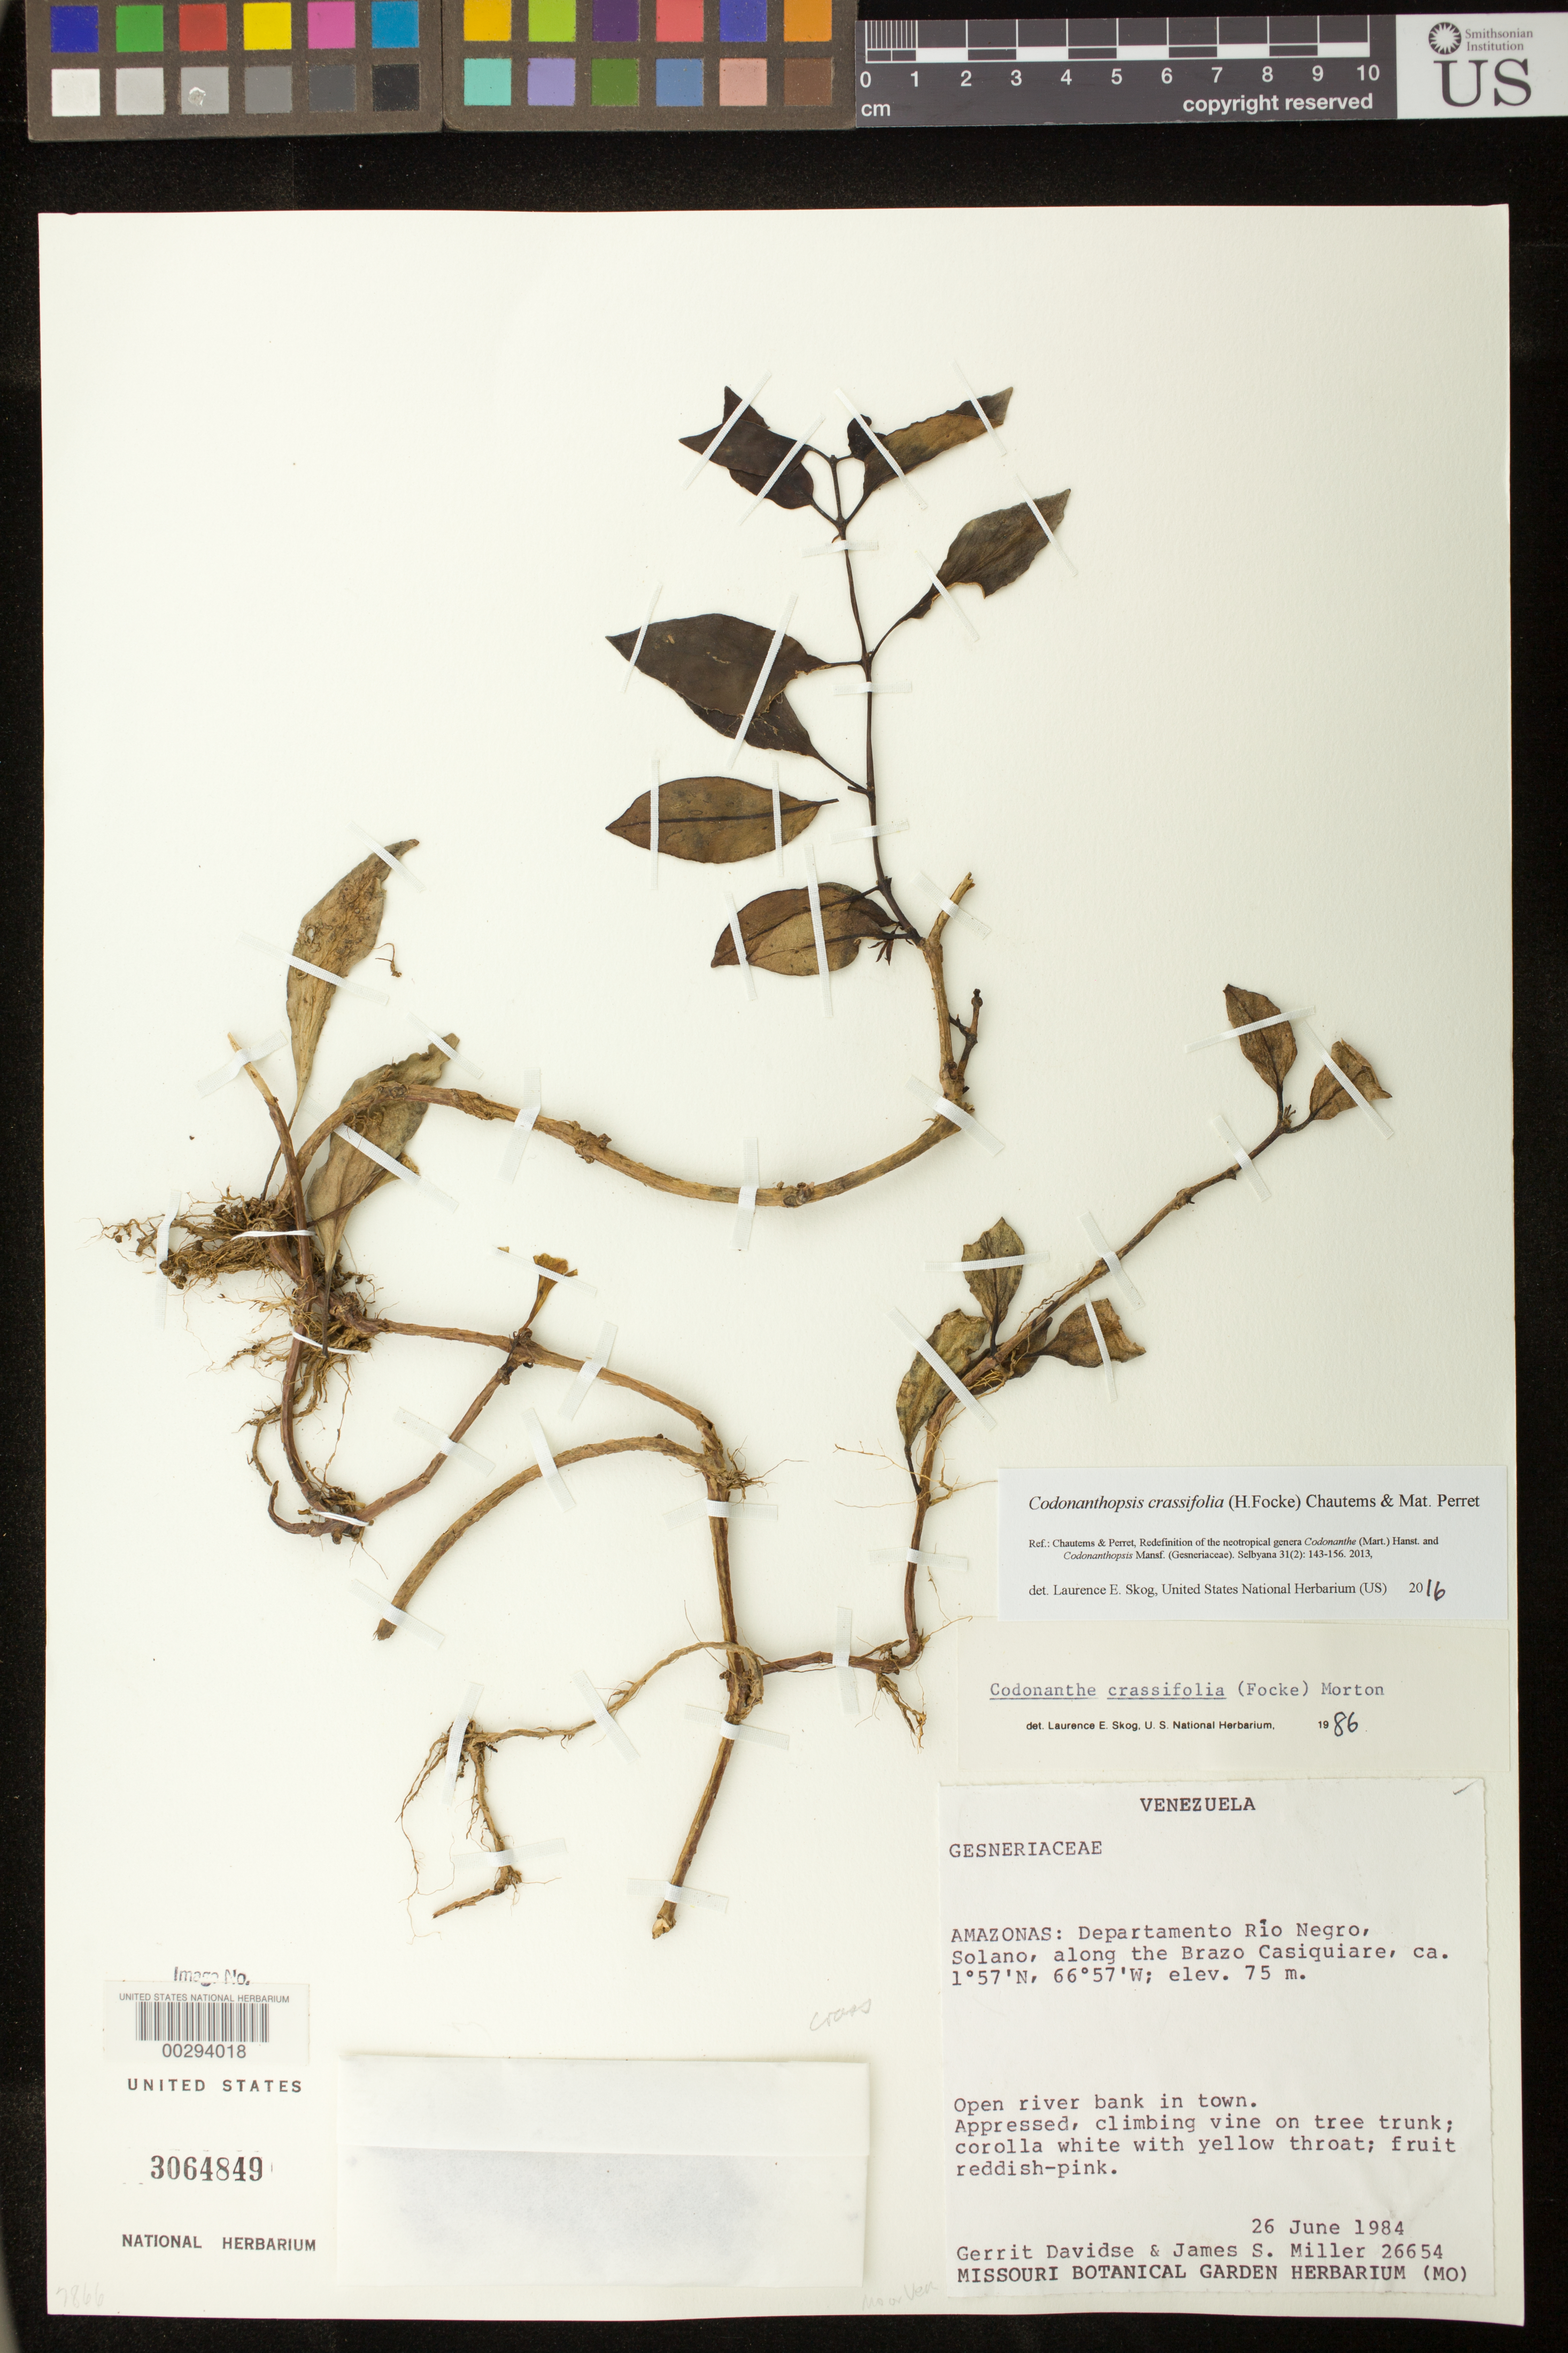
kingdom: Plantae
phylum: Tracheophyta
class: Magnoliopsida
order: Lamiales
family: Gesneriaceae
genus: Codonanthopsis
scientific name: Codonanthopsis crassifolia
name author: (H. Focke) Chautems & Mat.Perret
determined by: Skog, Laurence E.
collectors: G. Davidse & J. S. Miller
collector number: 26654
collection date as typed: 26 Jun 1984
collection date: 1984-06-26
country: Venezuela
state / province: Amazonas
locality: Rio Negro Dept., Solano, along the Brazo Casiquiare bridge at Paso del Diablo, 20 km SE of Puerto Ayachucho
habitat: Open river bank in town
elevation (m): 75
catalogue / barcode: US 3064849